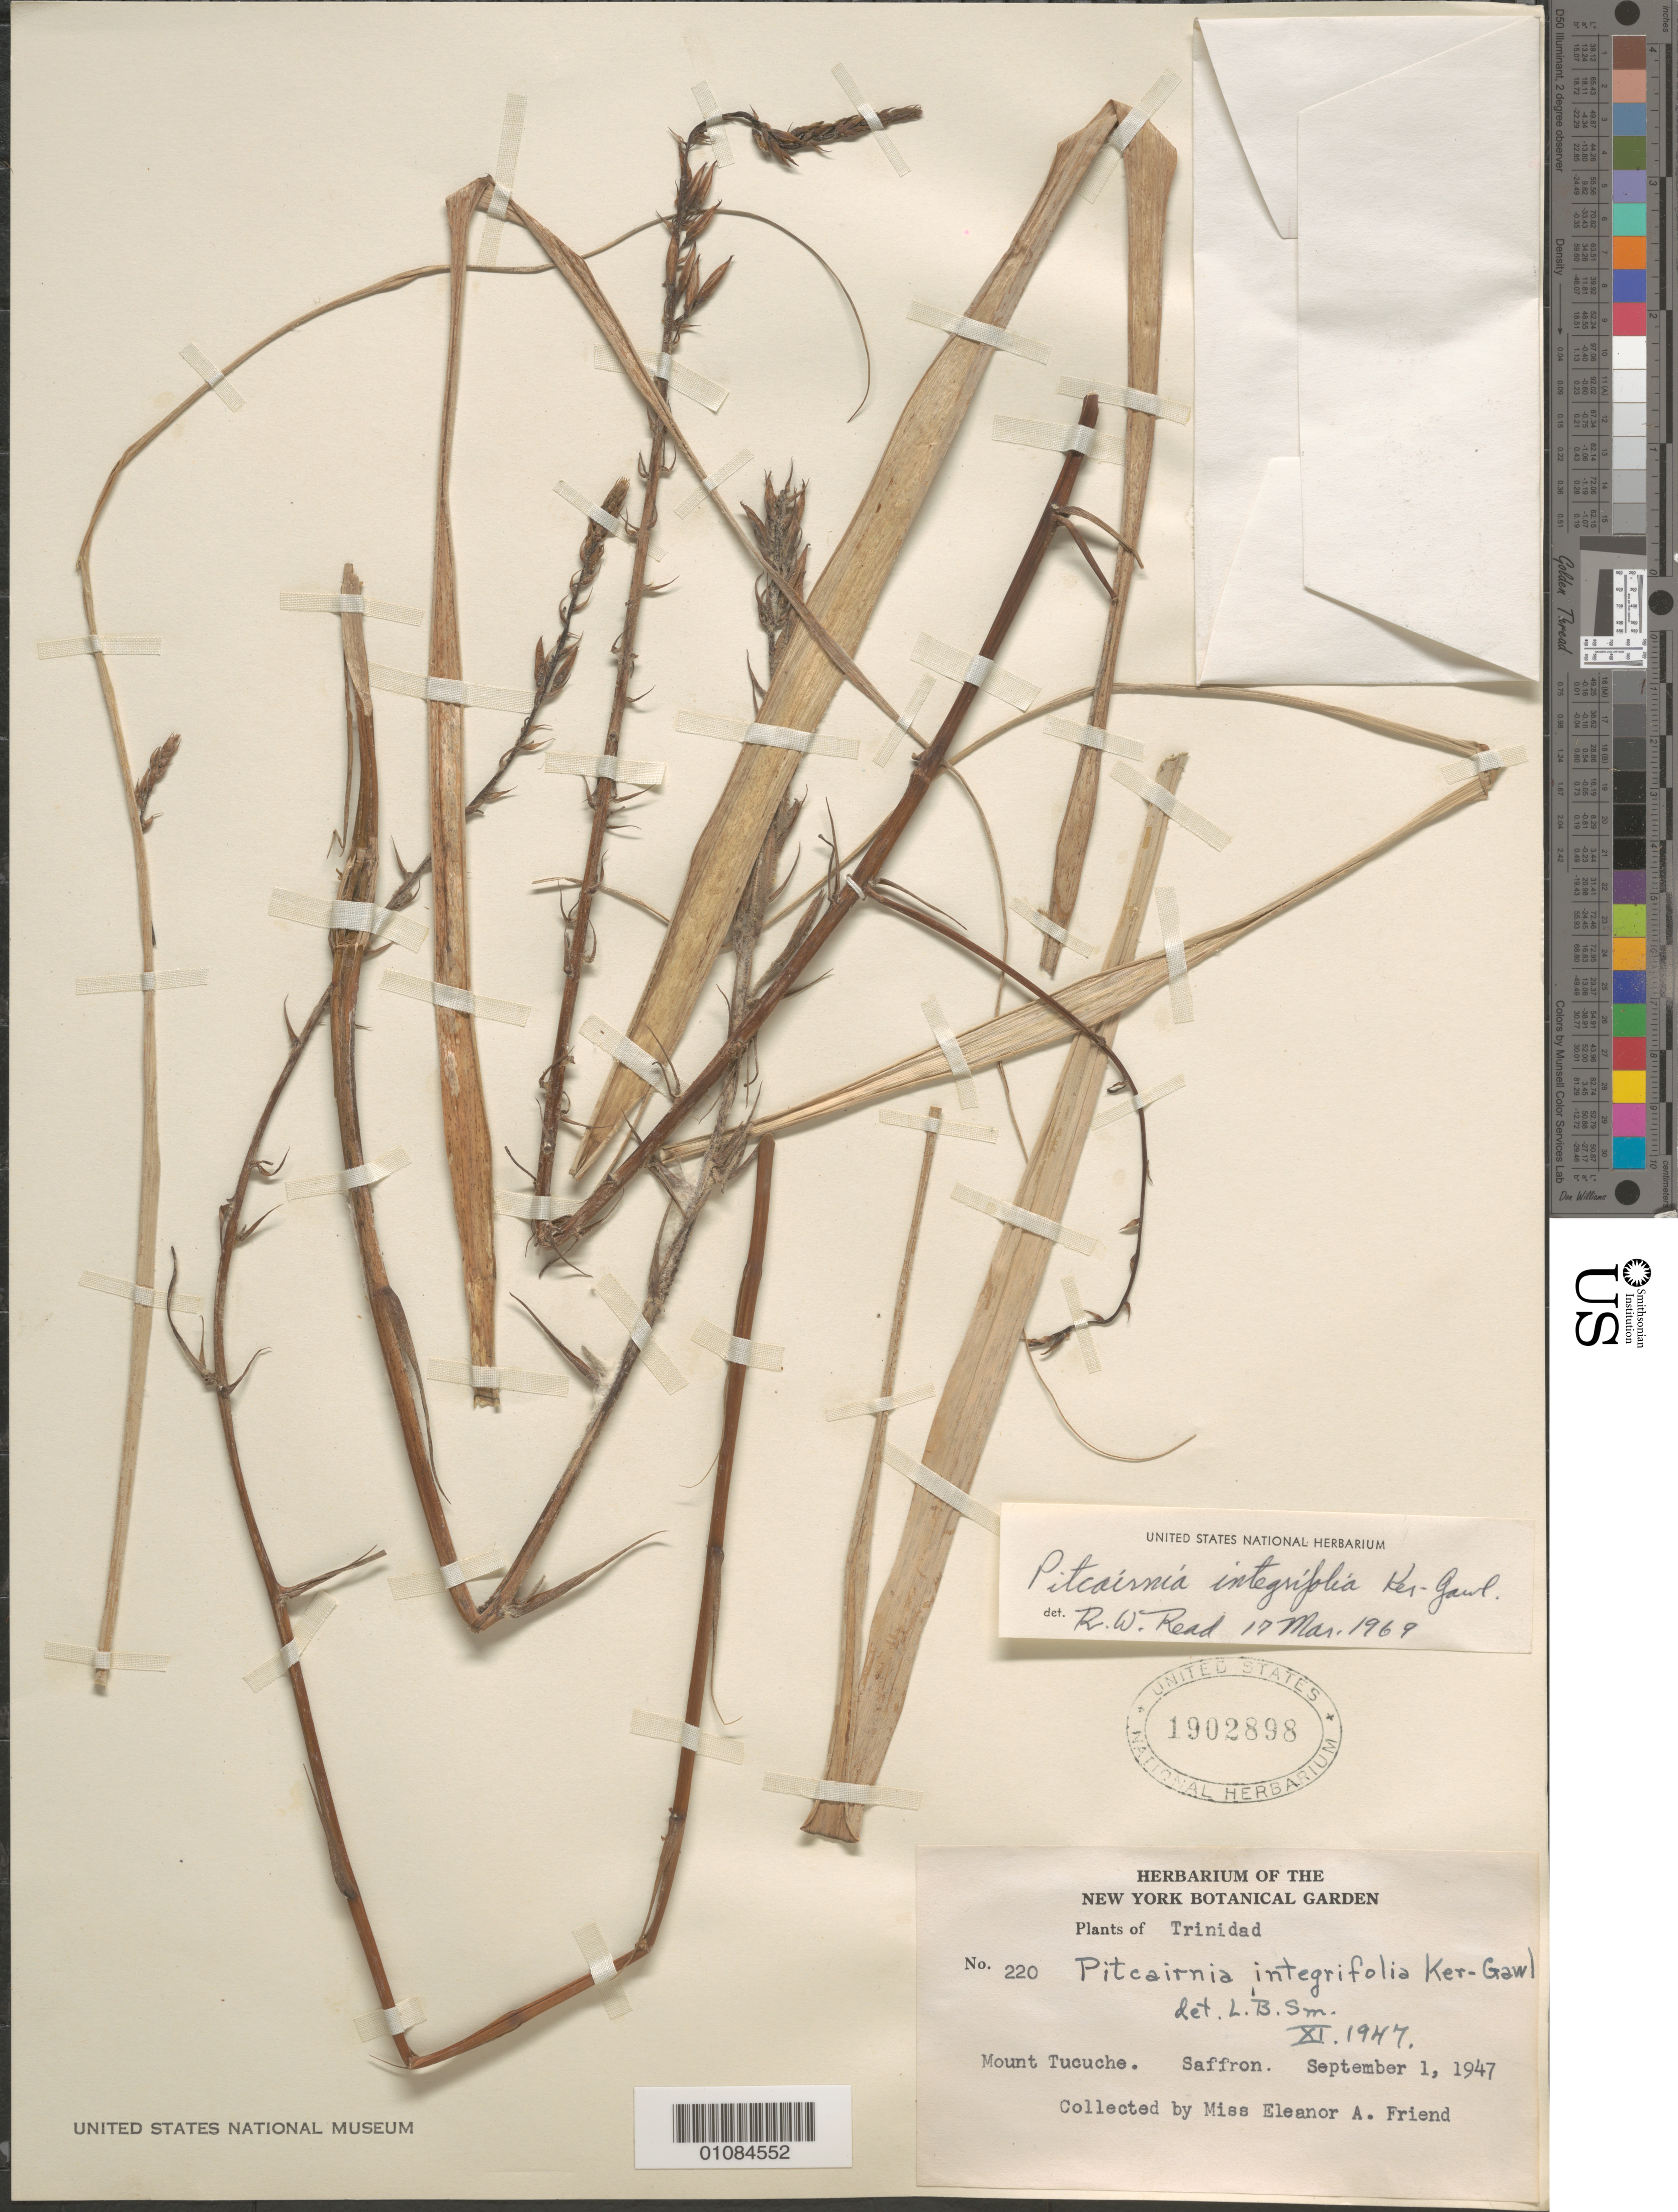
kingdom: Plantae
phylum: Tracheophyta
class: Liliopsida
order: Poales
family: Bromeliaceae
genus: Pitcairnia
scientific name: Pitcairnia integrifolia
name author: Ker Gawl.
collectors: E. Friend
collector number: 220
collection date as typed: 01 Sep 1947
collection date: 1947-09-01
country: Trinidad and Tobago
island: Trinidad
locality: Mount Tocuche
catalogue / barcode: US 1902898